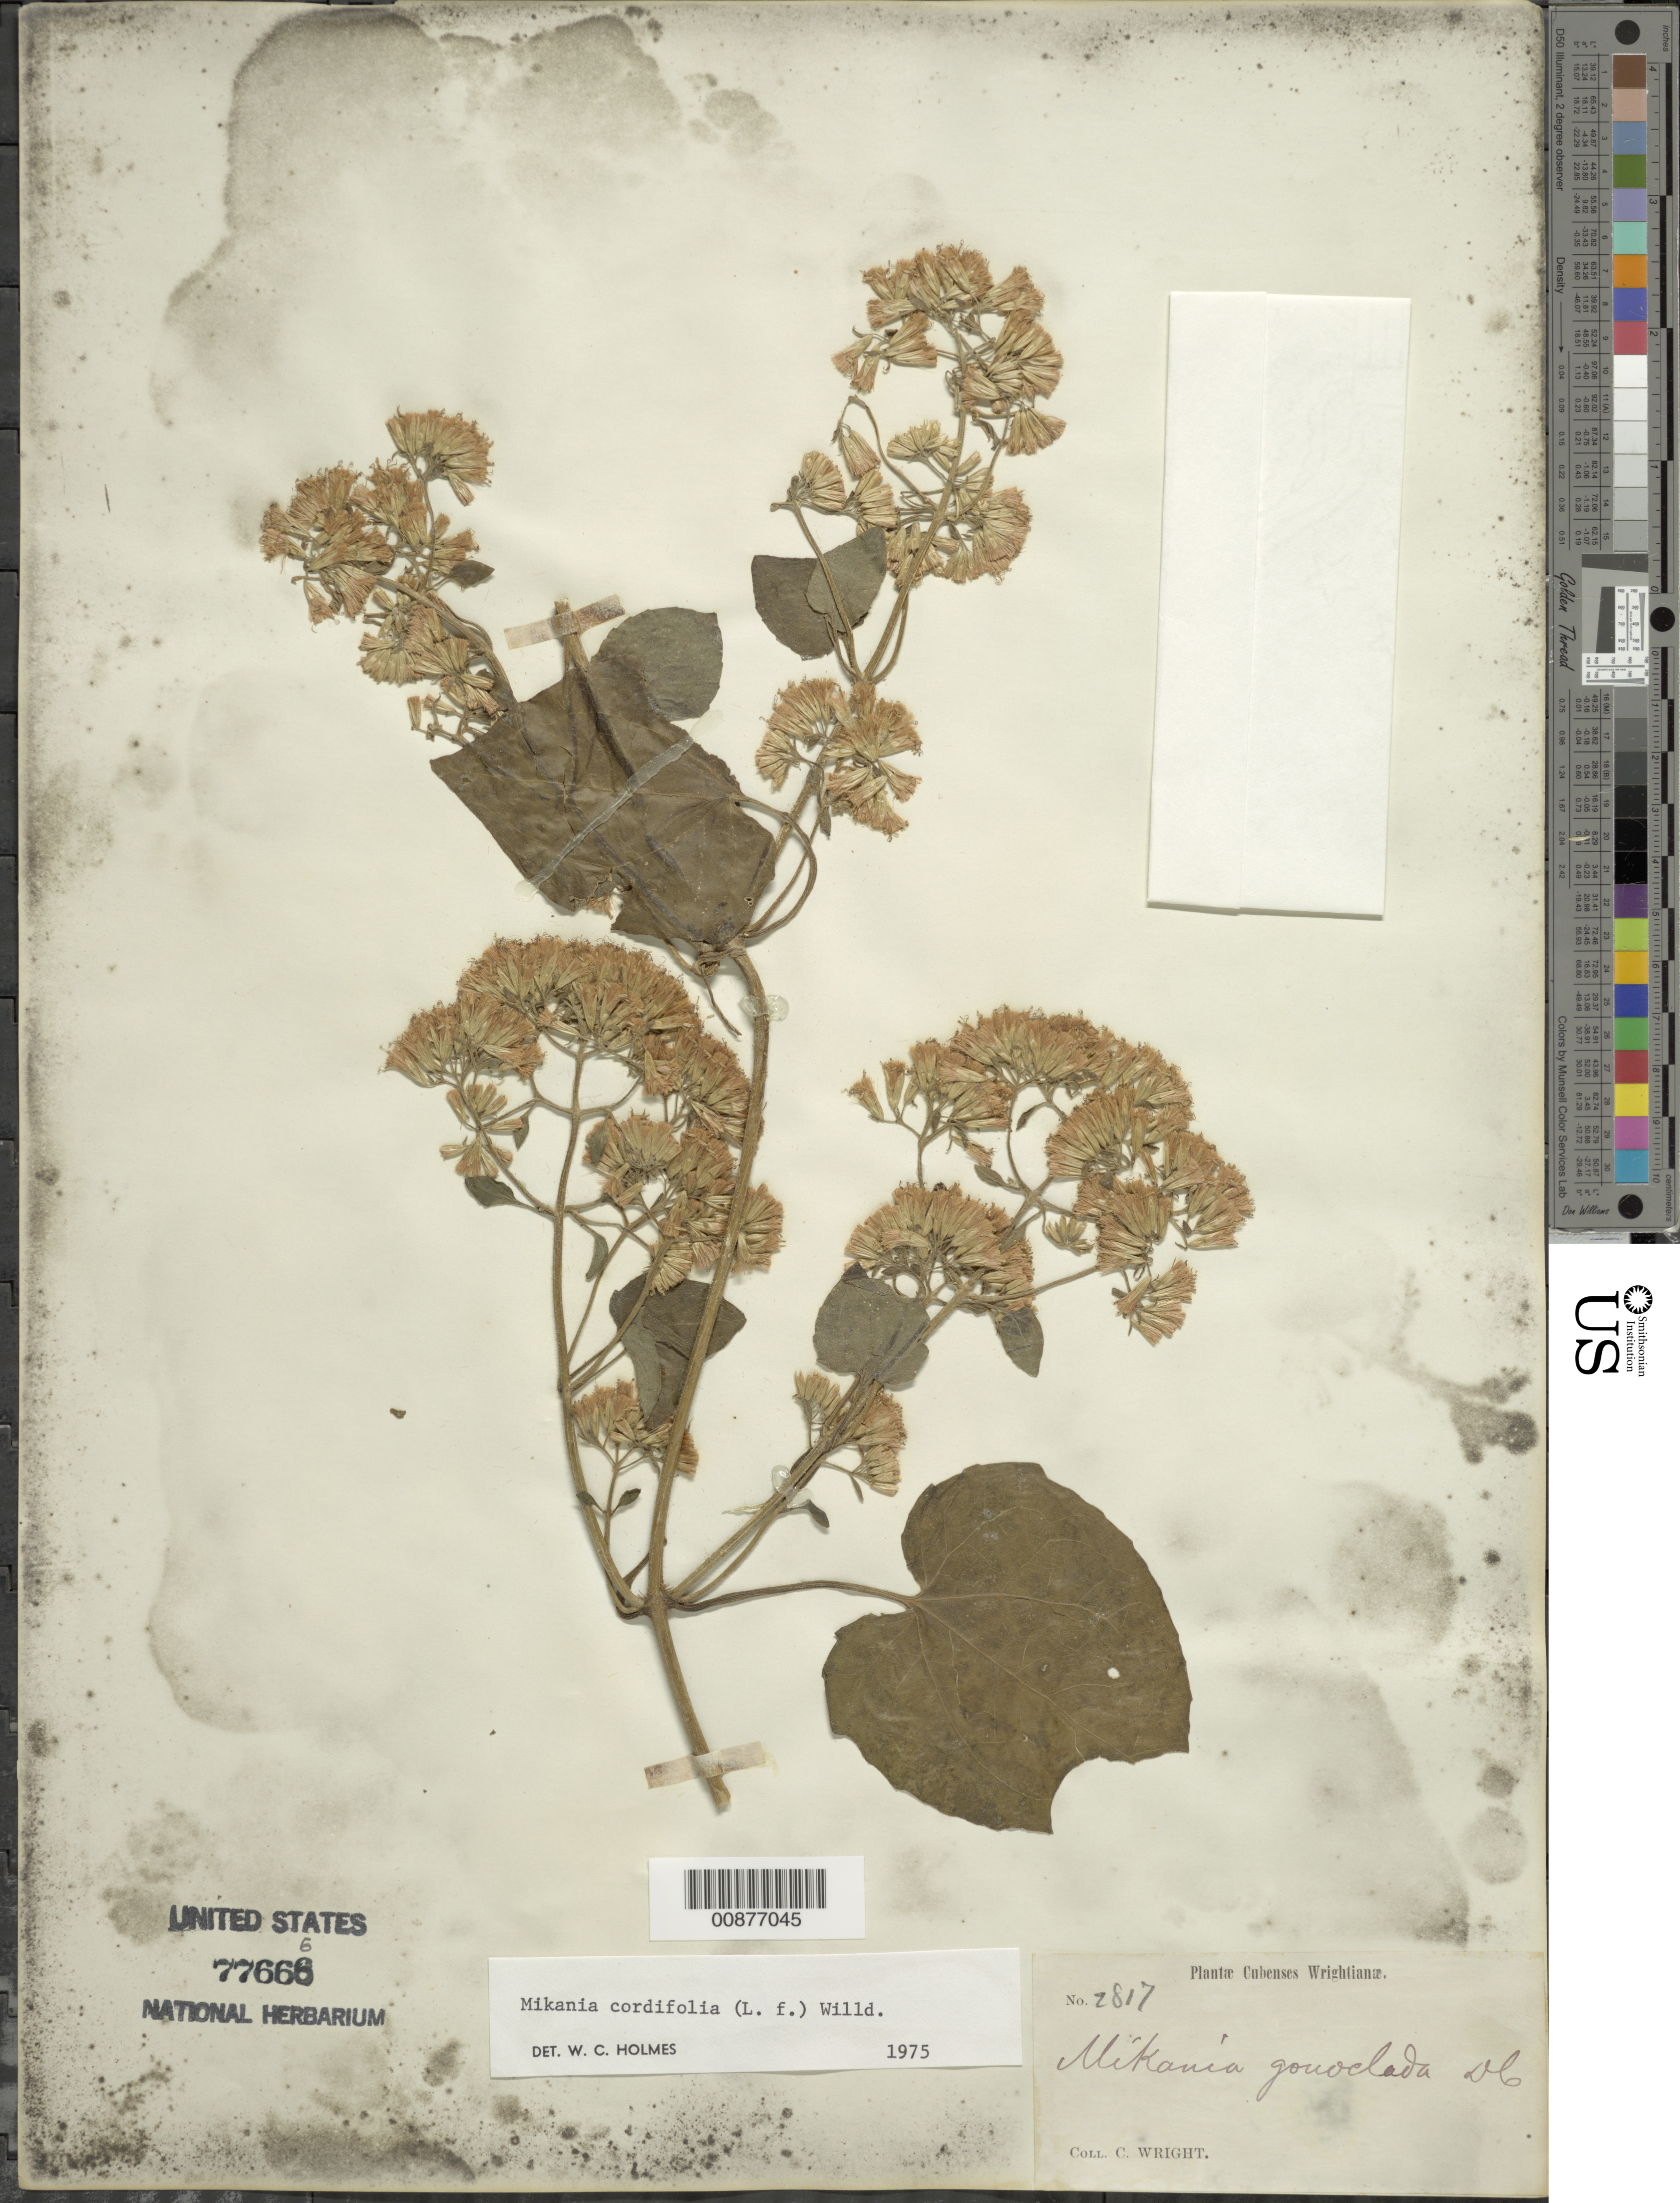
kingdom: Plantae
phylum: Tracheophyta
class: Magnoliopsida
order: Asterales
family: Asteraceae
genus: Mikania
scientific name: Mikania cordifolia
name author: Kunth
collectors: C. Wright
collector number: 2817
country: Cuba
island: Cuba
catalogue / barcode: US 77666